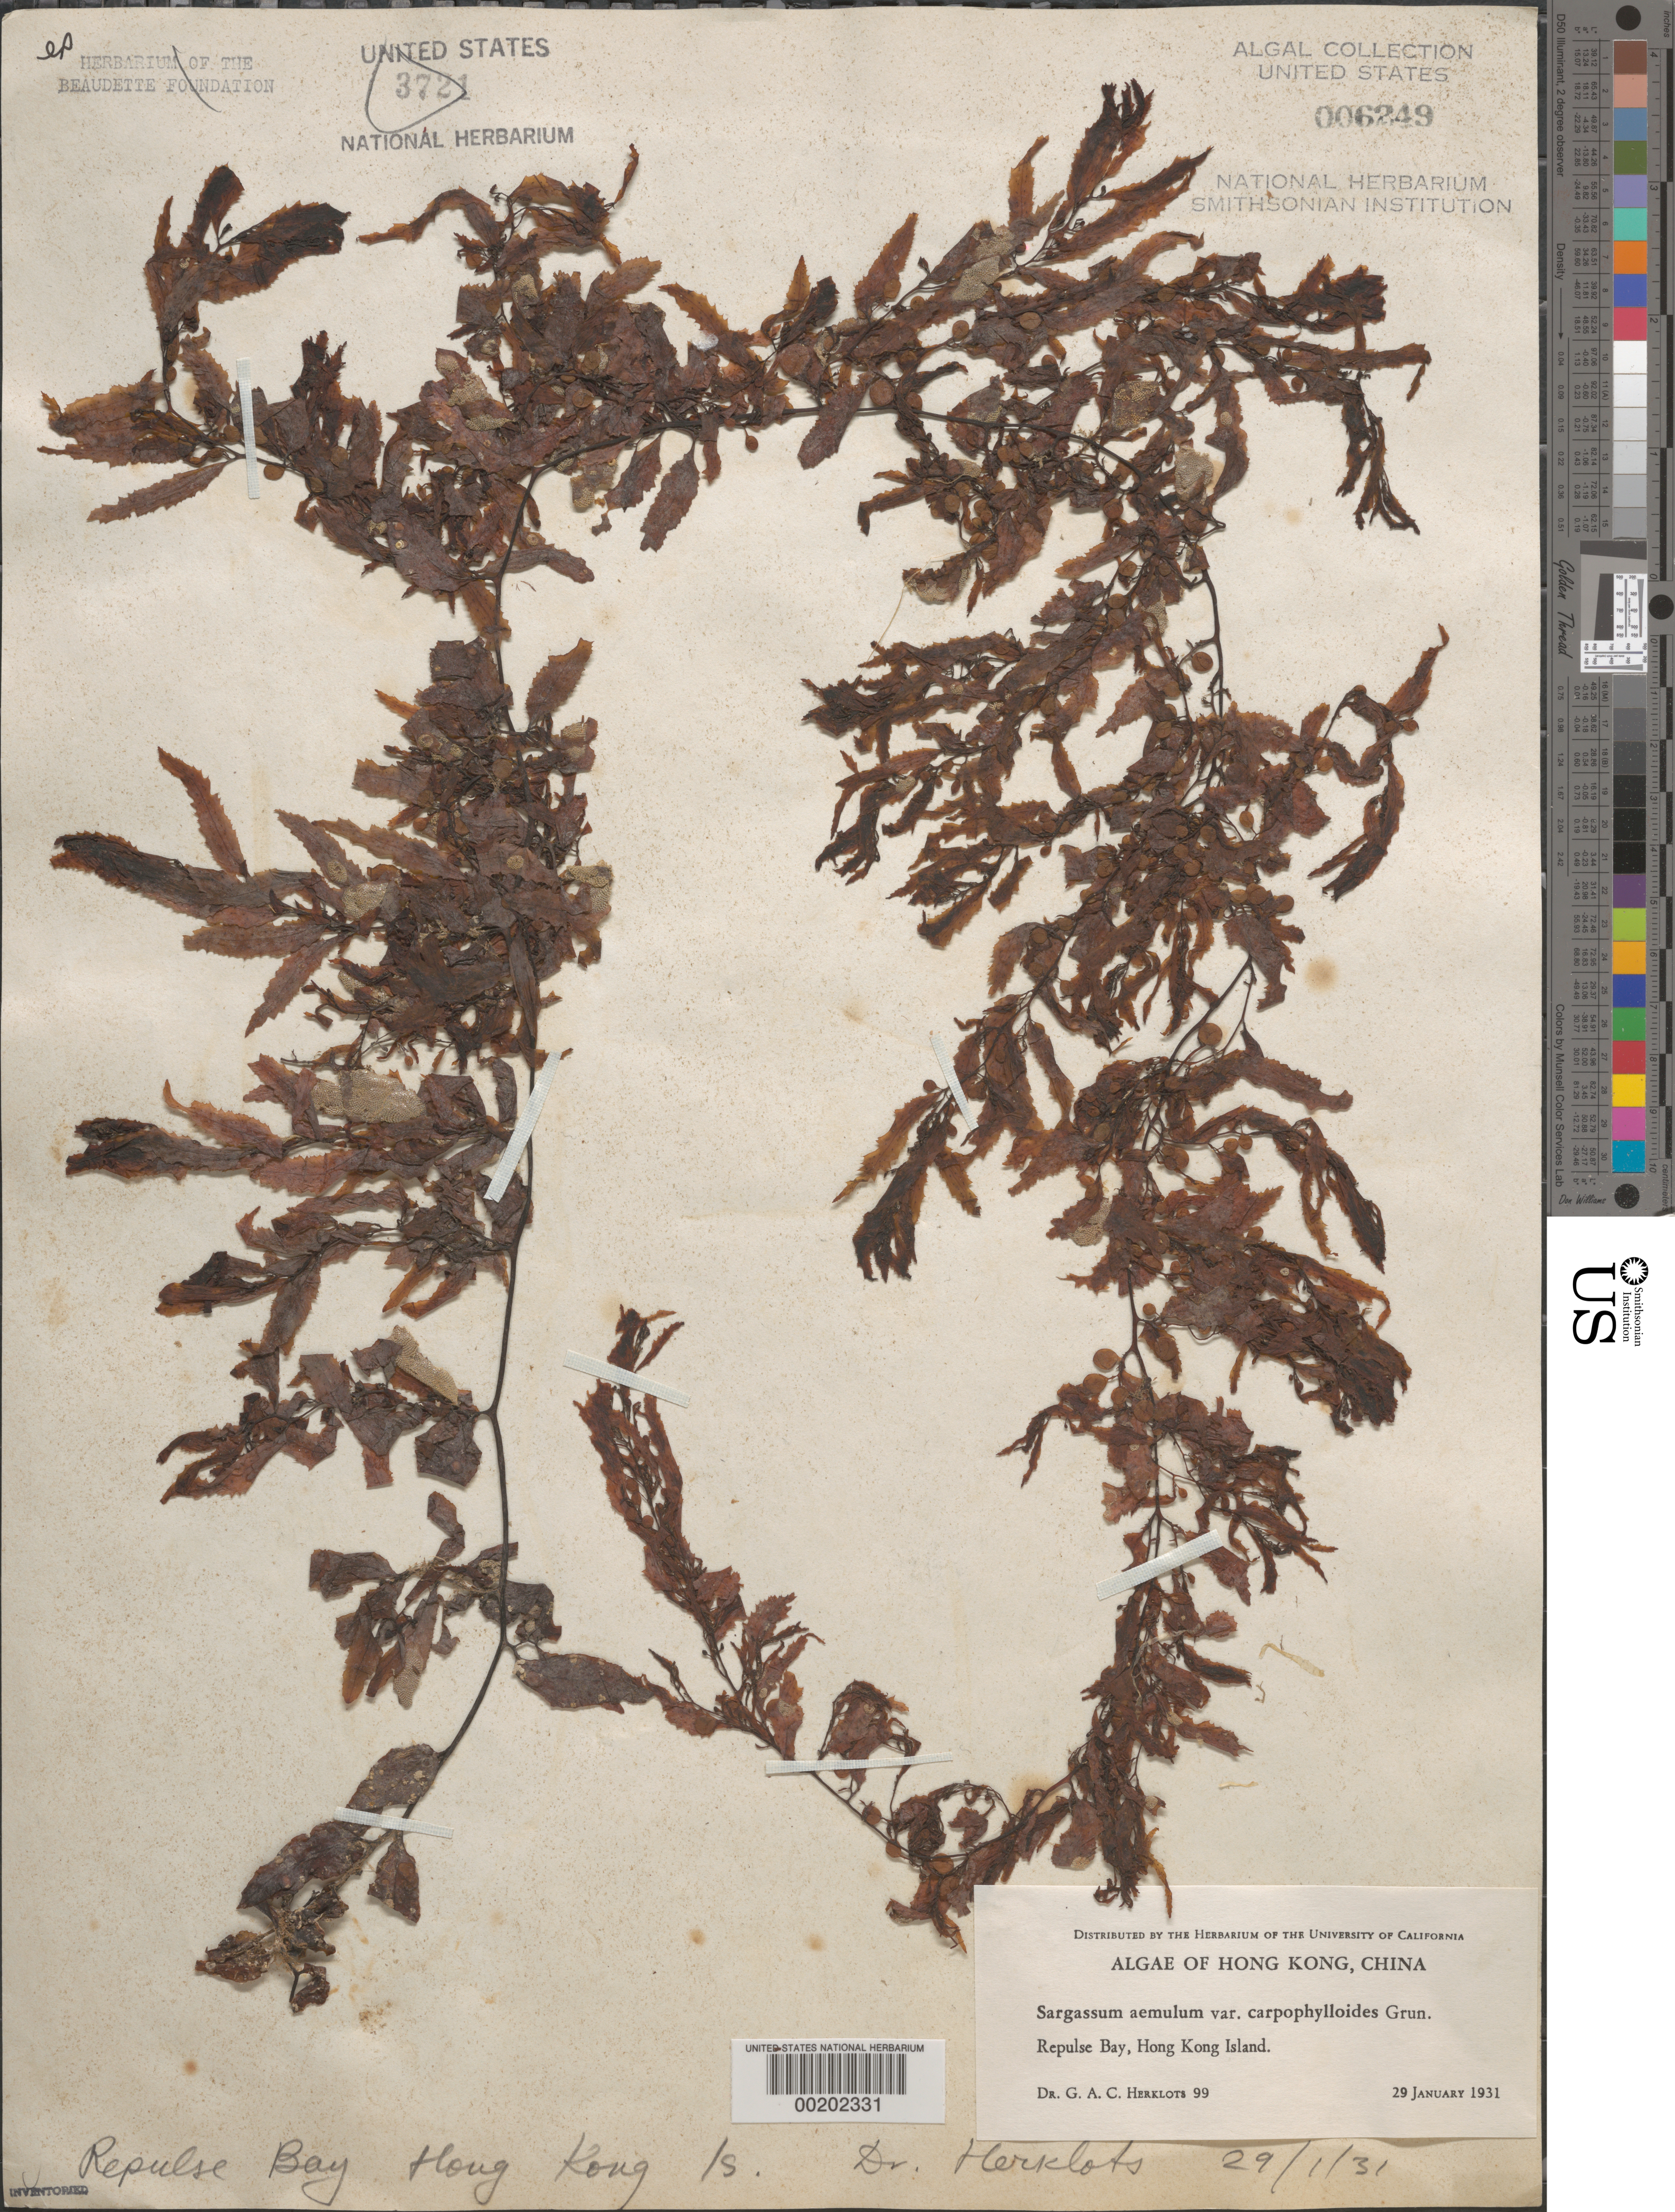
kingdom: Chromista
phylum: Ochrophyta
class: Phaeophyceae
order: Fucales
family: Sargassaceae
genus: Sargassum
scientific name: Sargassum distichum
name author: Sonder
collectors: G. Herklots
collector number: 99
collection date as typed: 29 Jan 1931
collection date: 1931-01-29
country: China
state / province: Hong Kong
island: Hong Kong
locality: Repulse Bay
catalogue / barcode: US 6249